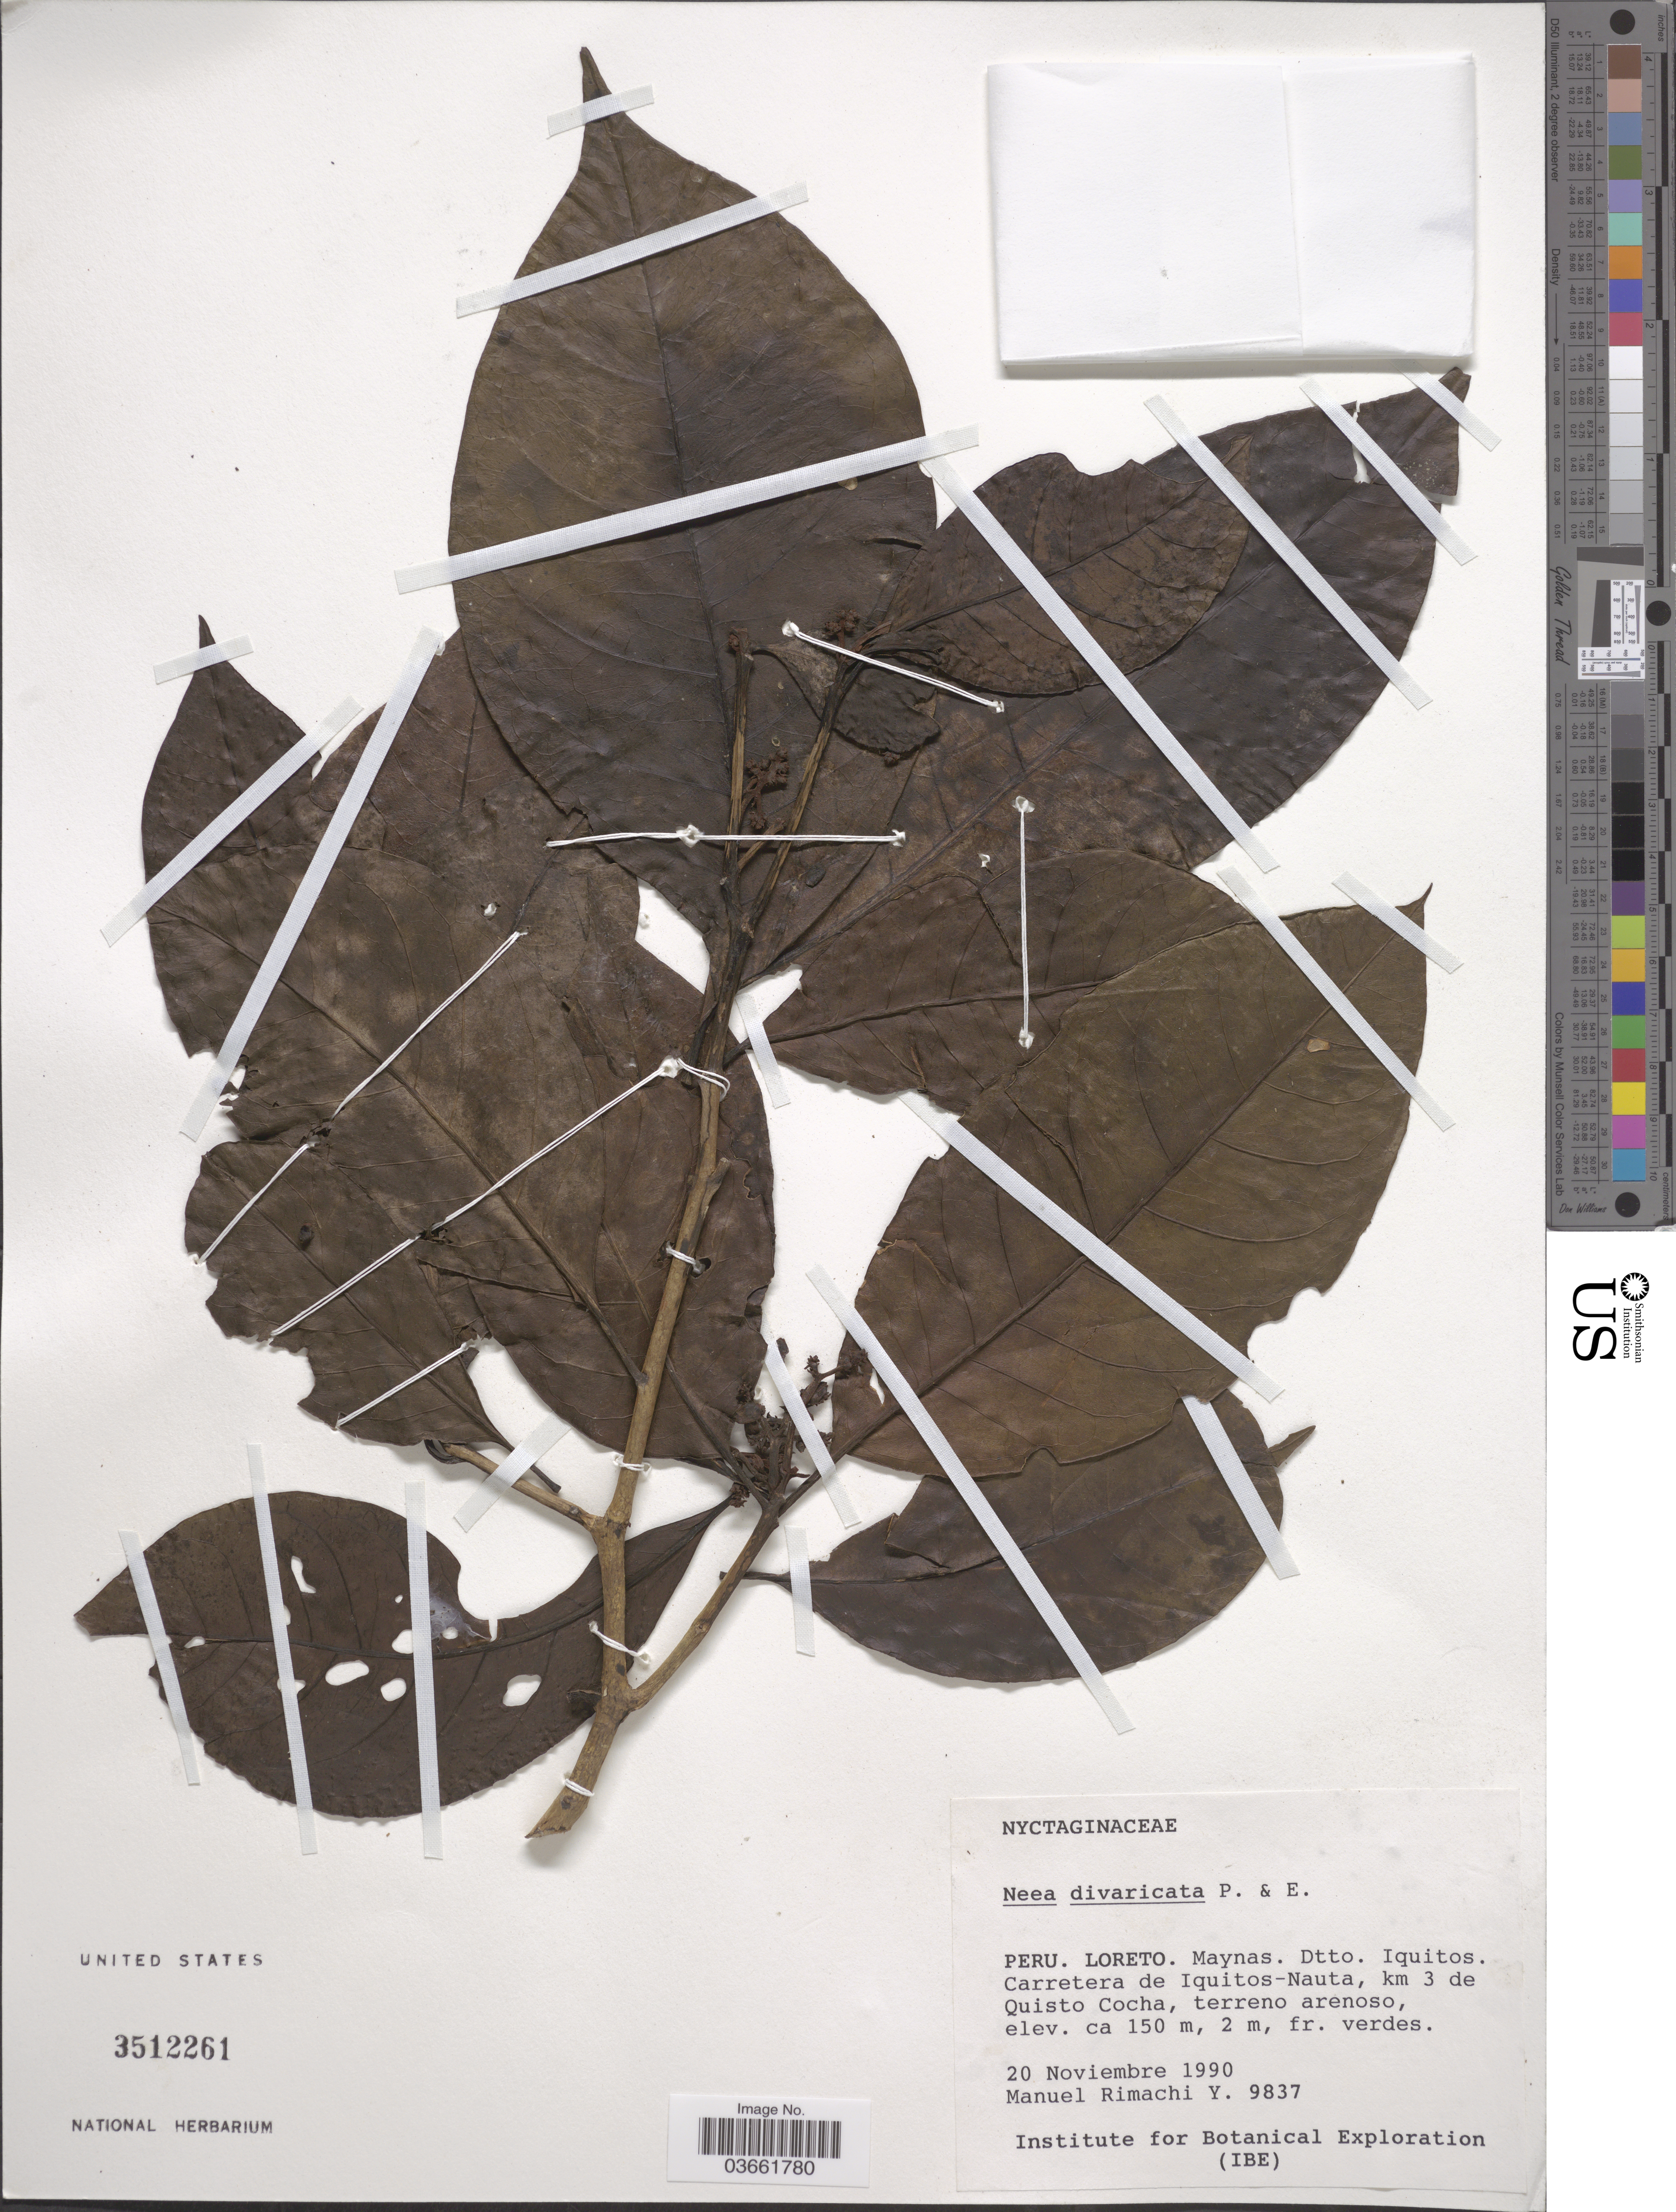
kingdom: Plantae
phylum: Tracheophyta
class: Magnoliopsida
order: Caryophyllales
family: Nyctaginaceae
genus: Neea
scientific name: Neea oppositifolia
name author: Ruiz & Pav.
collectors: M. Rimachi Y.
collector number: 9837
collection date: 1990-11-20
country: Peru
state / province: Loreto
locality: Maynas. Dtto. Iquitos. Carretera de Iquitos-Nauta, km 3 de Quisto Cocha, terreno arenoso.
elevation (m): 150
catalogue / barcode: US 3512261